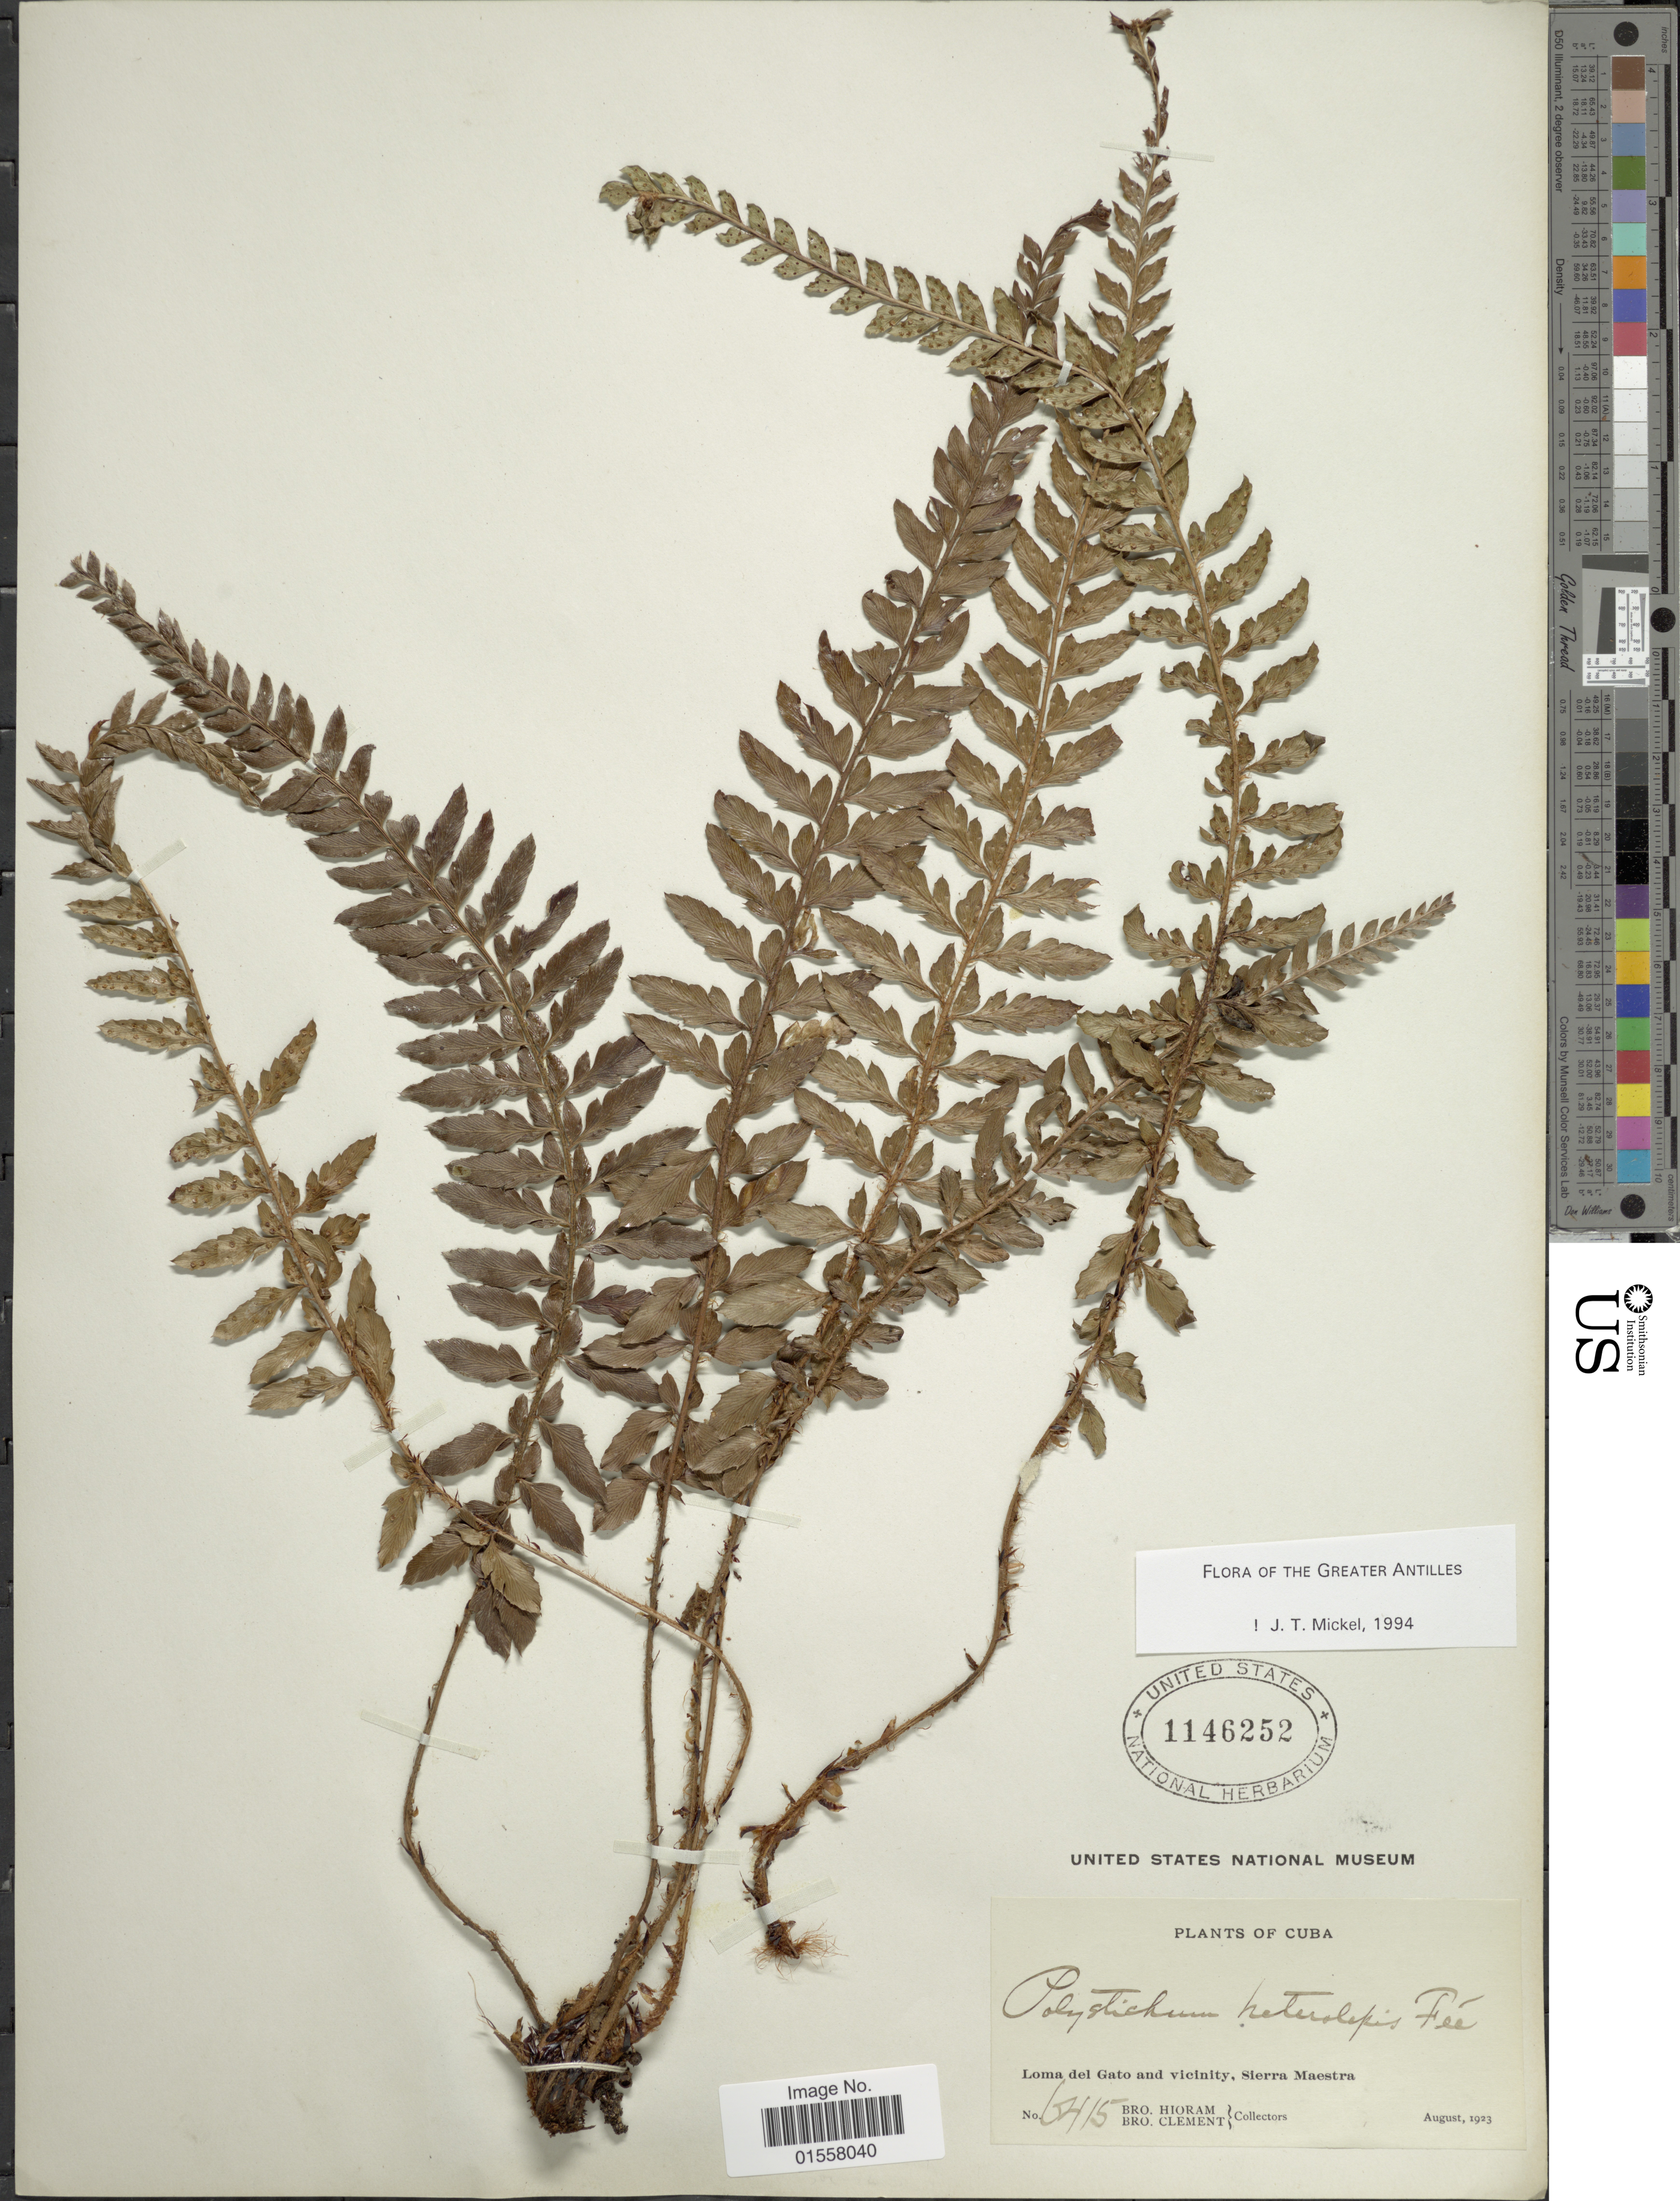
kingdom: Plantae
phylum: Tracheophyta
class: Polypodiopsida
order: Polypodiales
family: Dryopteridaceae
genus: Polystichum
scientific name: Polystichum heterolepis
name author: Fée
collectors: Bro. Hioram & B. Clement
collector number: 6415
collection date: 1923-08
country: Cuba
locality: Loma del Gato and vicinity, Sierra Maestra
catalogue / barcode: US 1146252